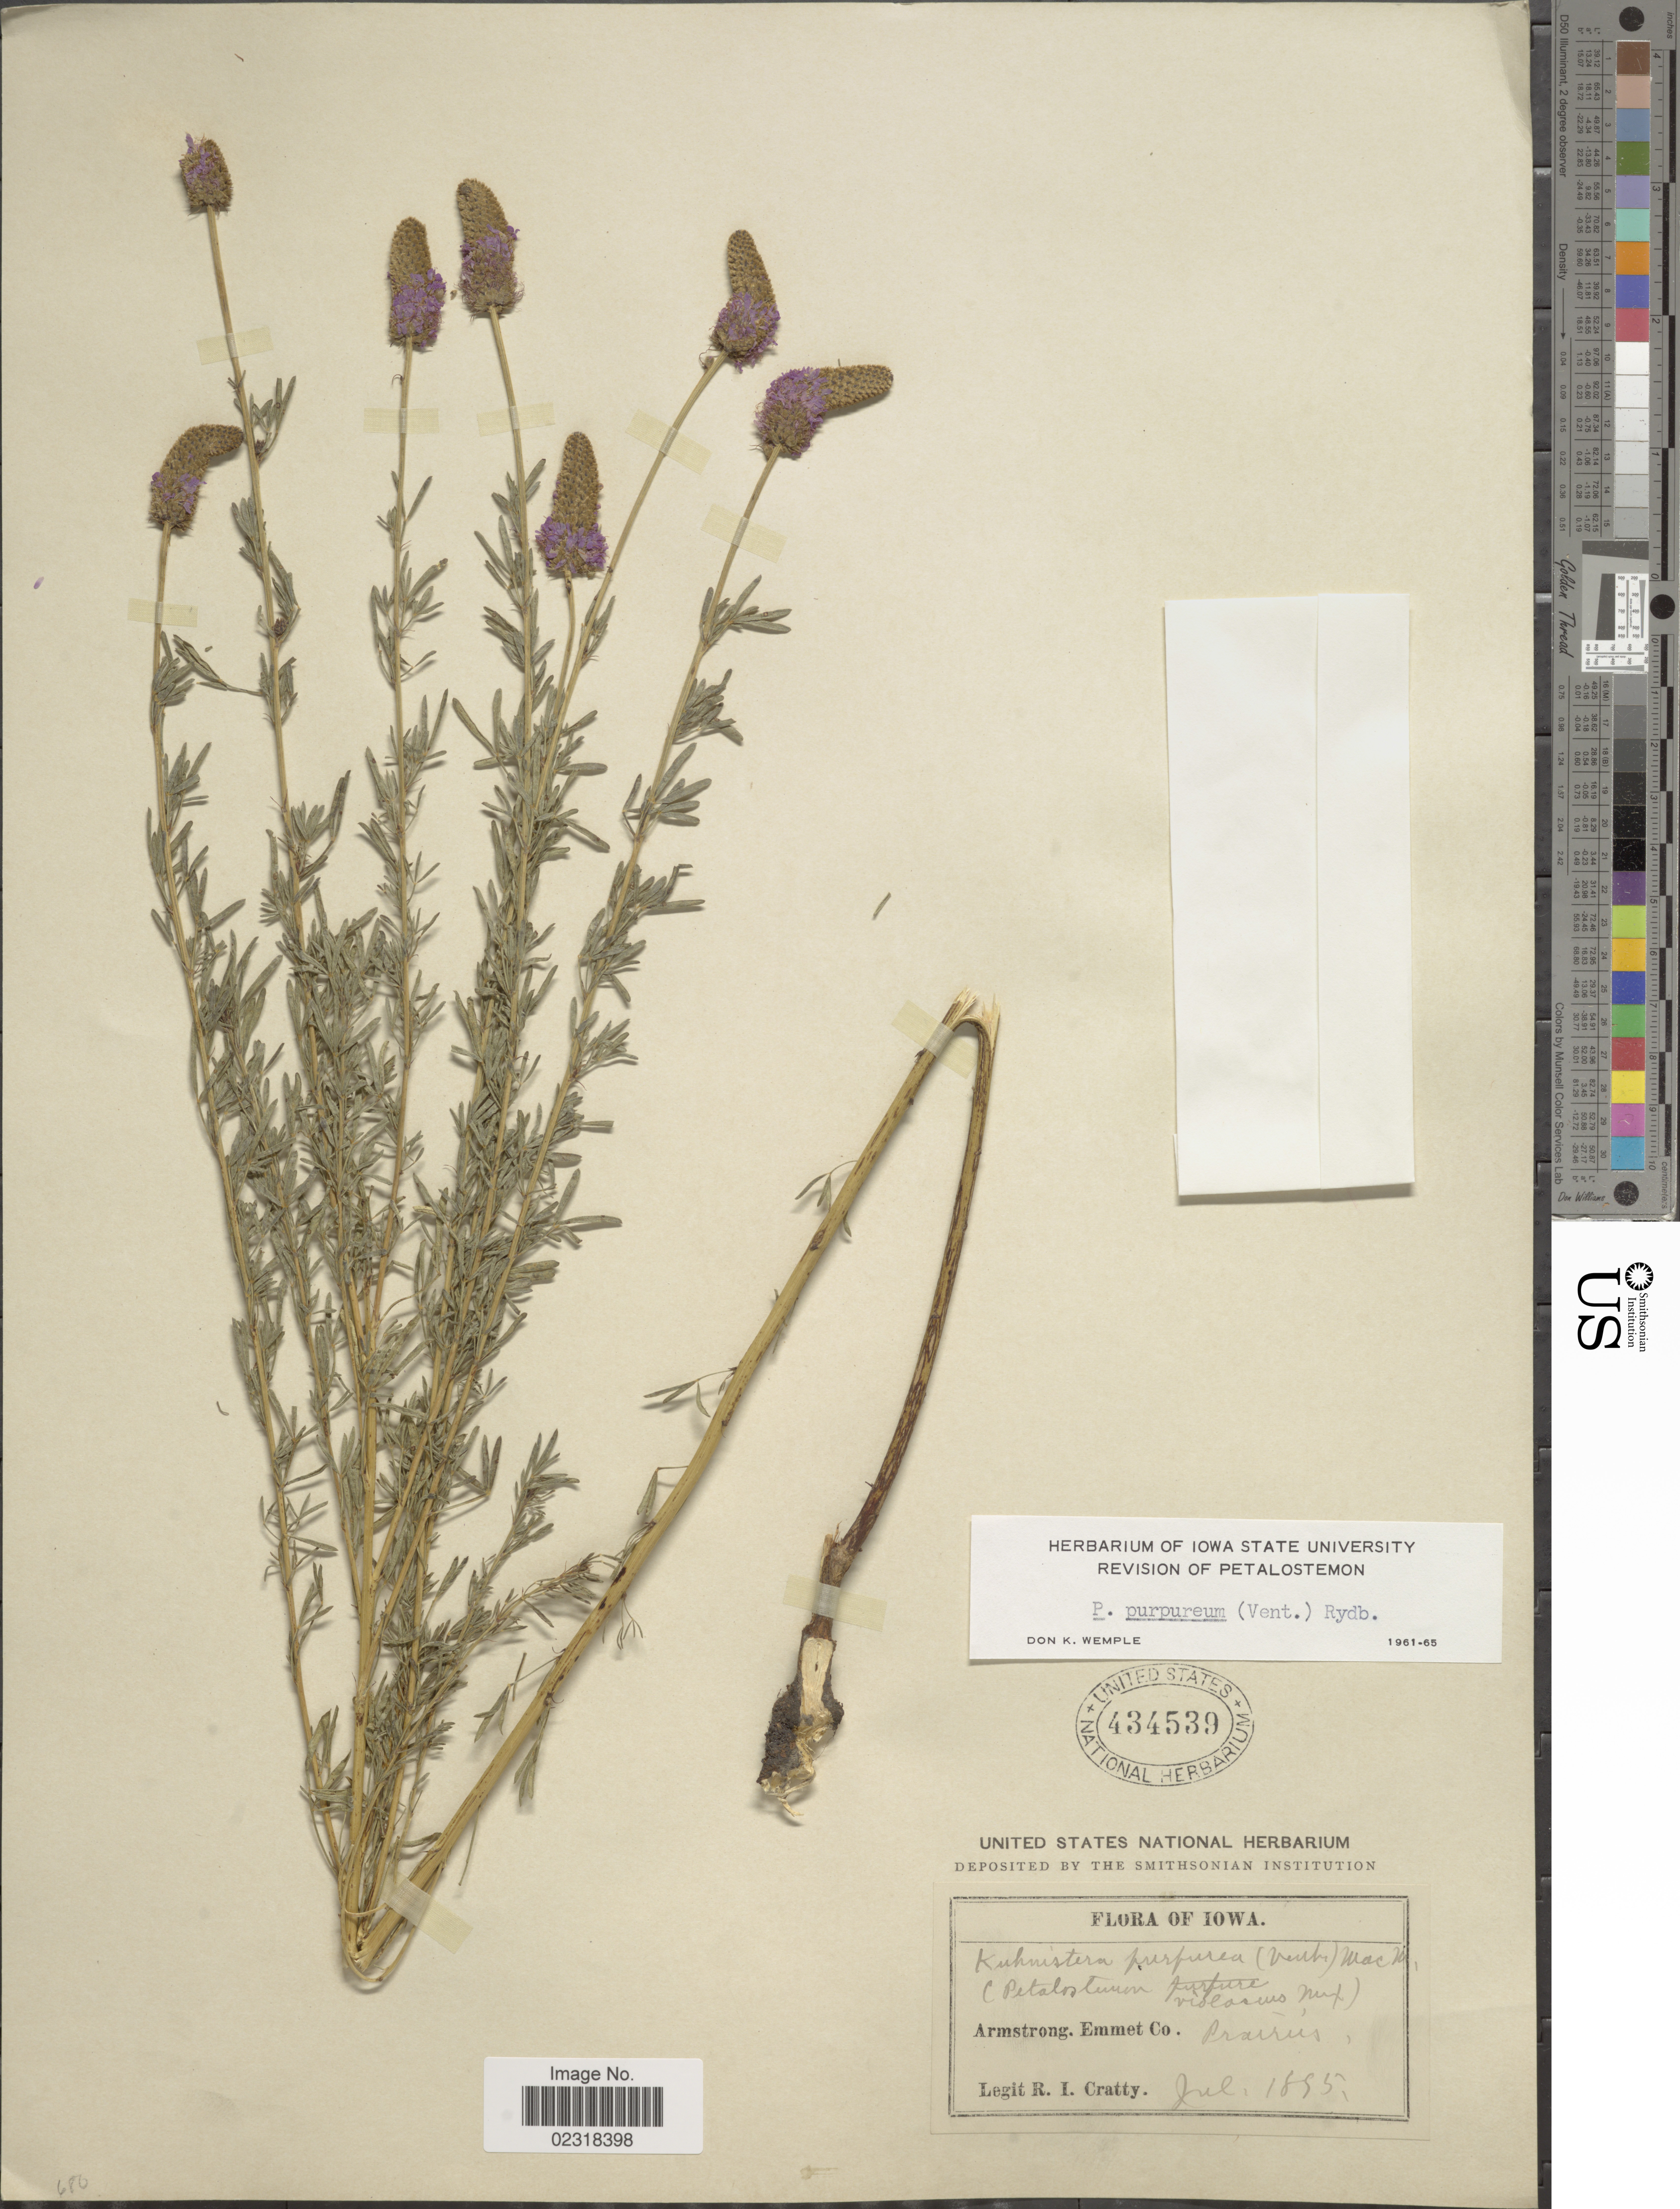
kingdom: Plantae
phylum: Tracheophyta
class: Magnoliopsida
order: Fabales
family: Fabaceae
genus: Dalea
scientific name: Dalea purpurea var. purpurea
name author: Vent.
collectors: R. Cratty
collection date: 1895-07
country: United States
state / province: Iowa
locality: Armstrong, Emmet Co., Prairies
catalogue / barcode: US 434539